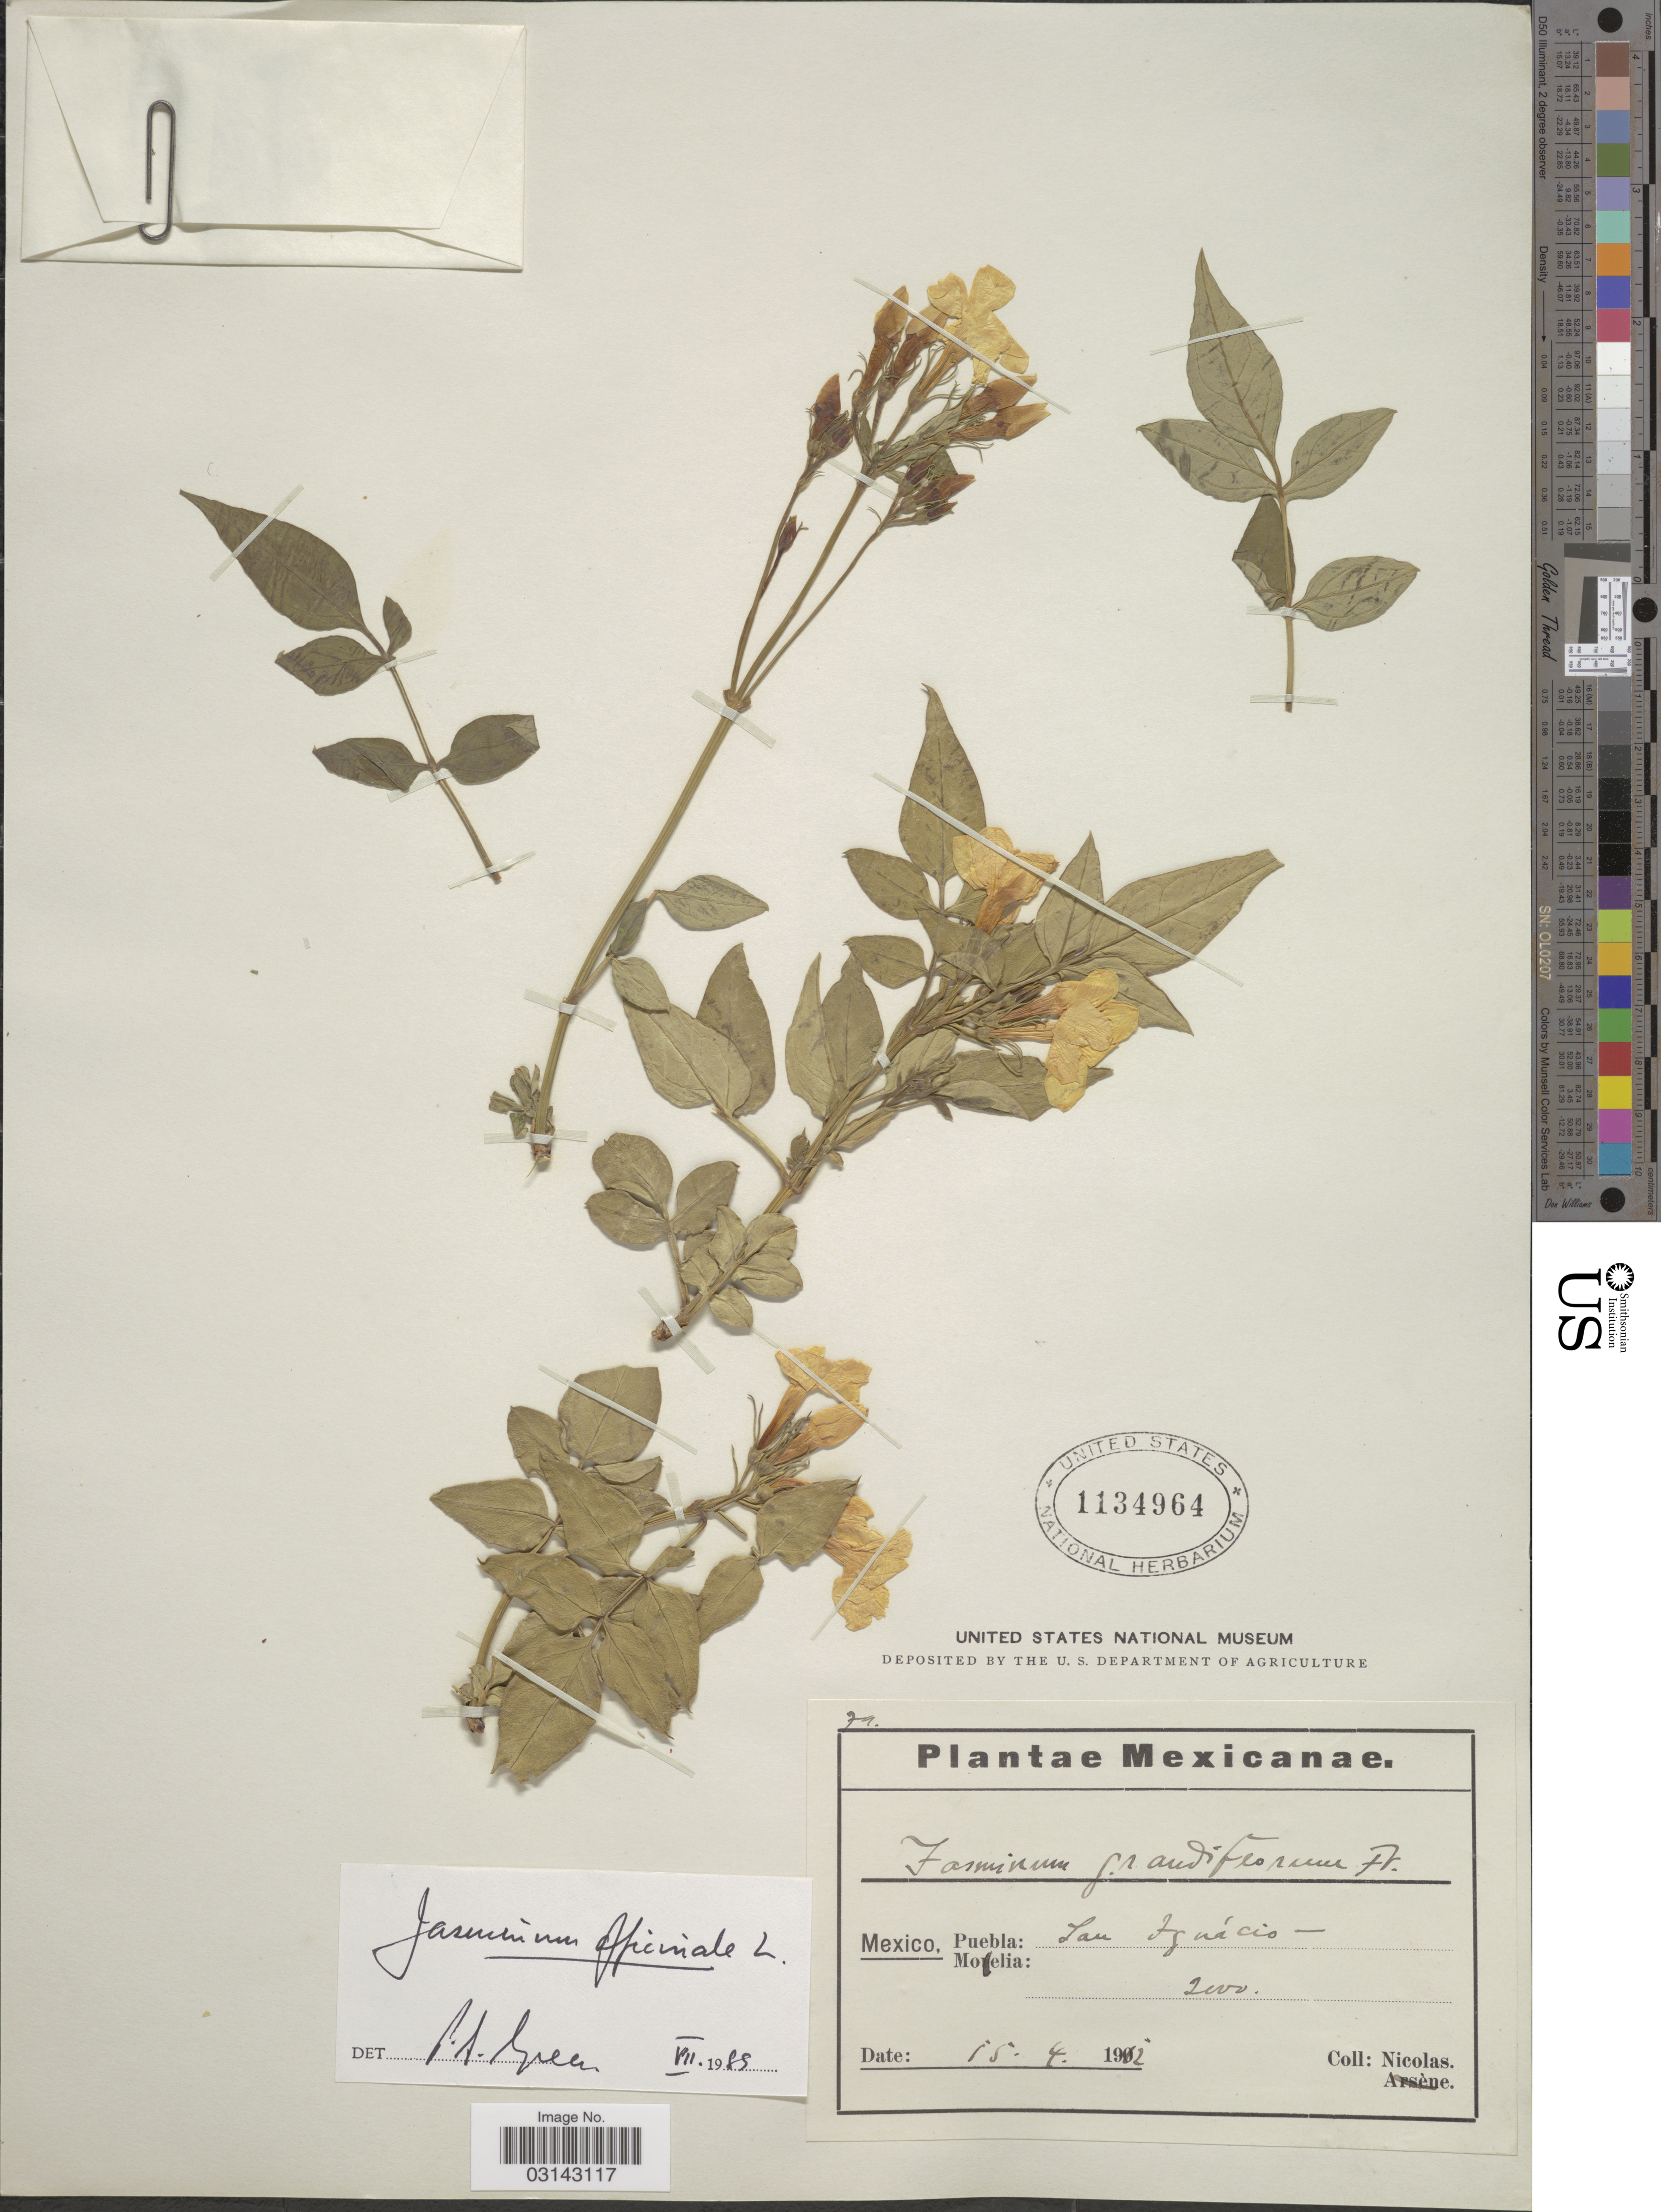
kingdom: Plantae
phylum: Tracheophyta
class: Magnoliopsida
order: Lamiales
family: Oleaceae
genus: Jasminum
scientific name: Jasminum officinale f. grandiflorum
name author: (L.) Kobuski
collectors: -. Nicolas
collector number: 79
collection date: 1912-04-15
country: Mexico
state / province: Puebla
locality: San Ignácio - Morelia.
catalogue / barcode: US 1134964